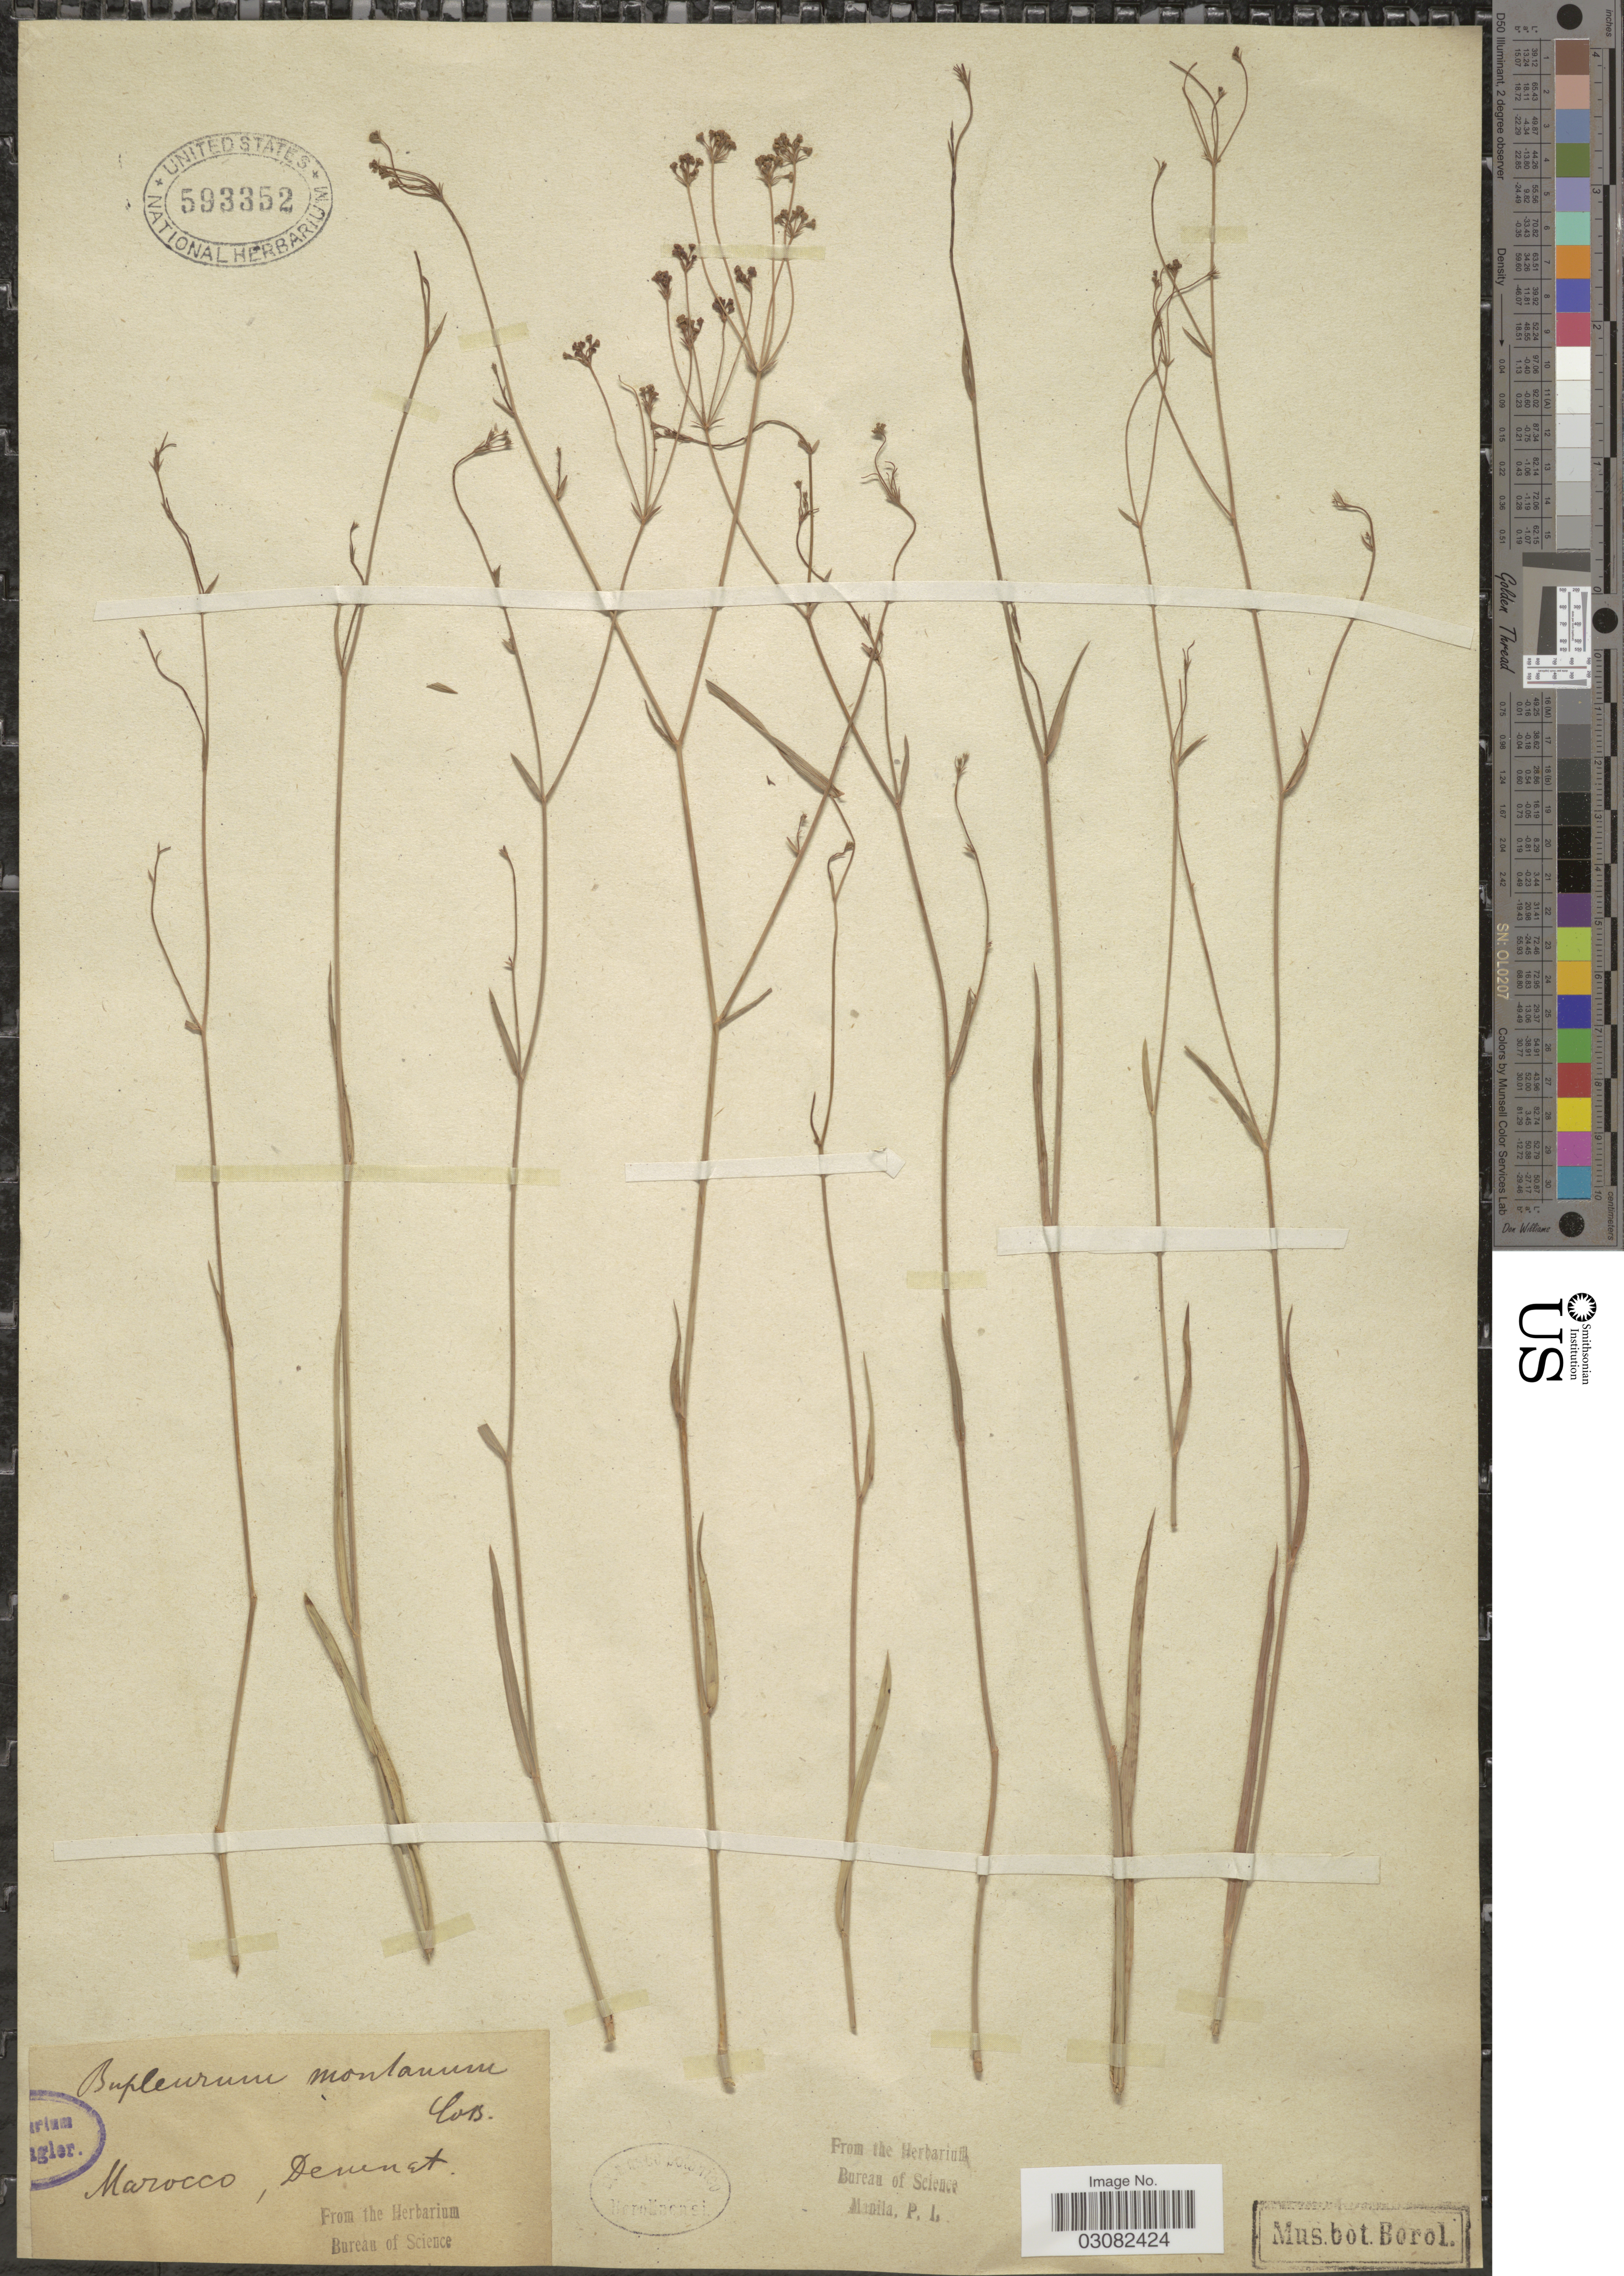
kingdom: Plantae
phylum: Tracheophyta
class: Magnoliopsida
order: Apiales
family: Apiaceae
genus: Bupleurum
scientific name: Bupleurum montanum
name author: Coss. & Durieu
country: Morocco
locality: Demnat.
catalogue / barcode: US 593352